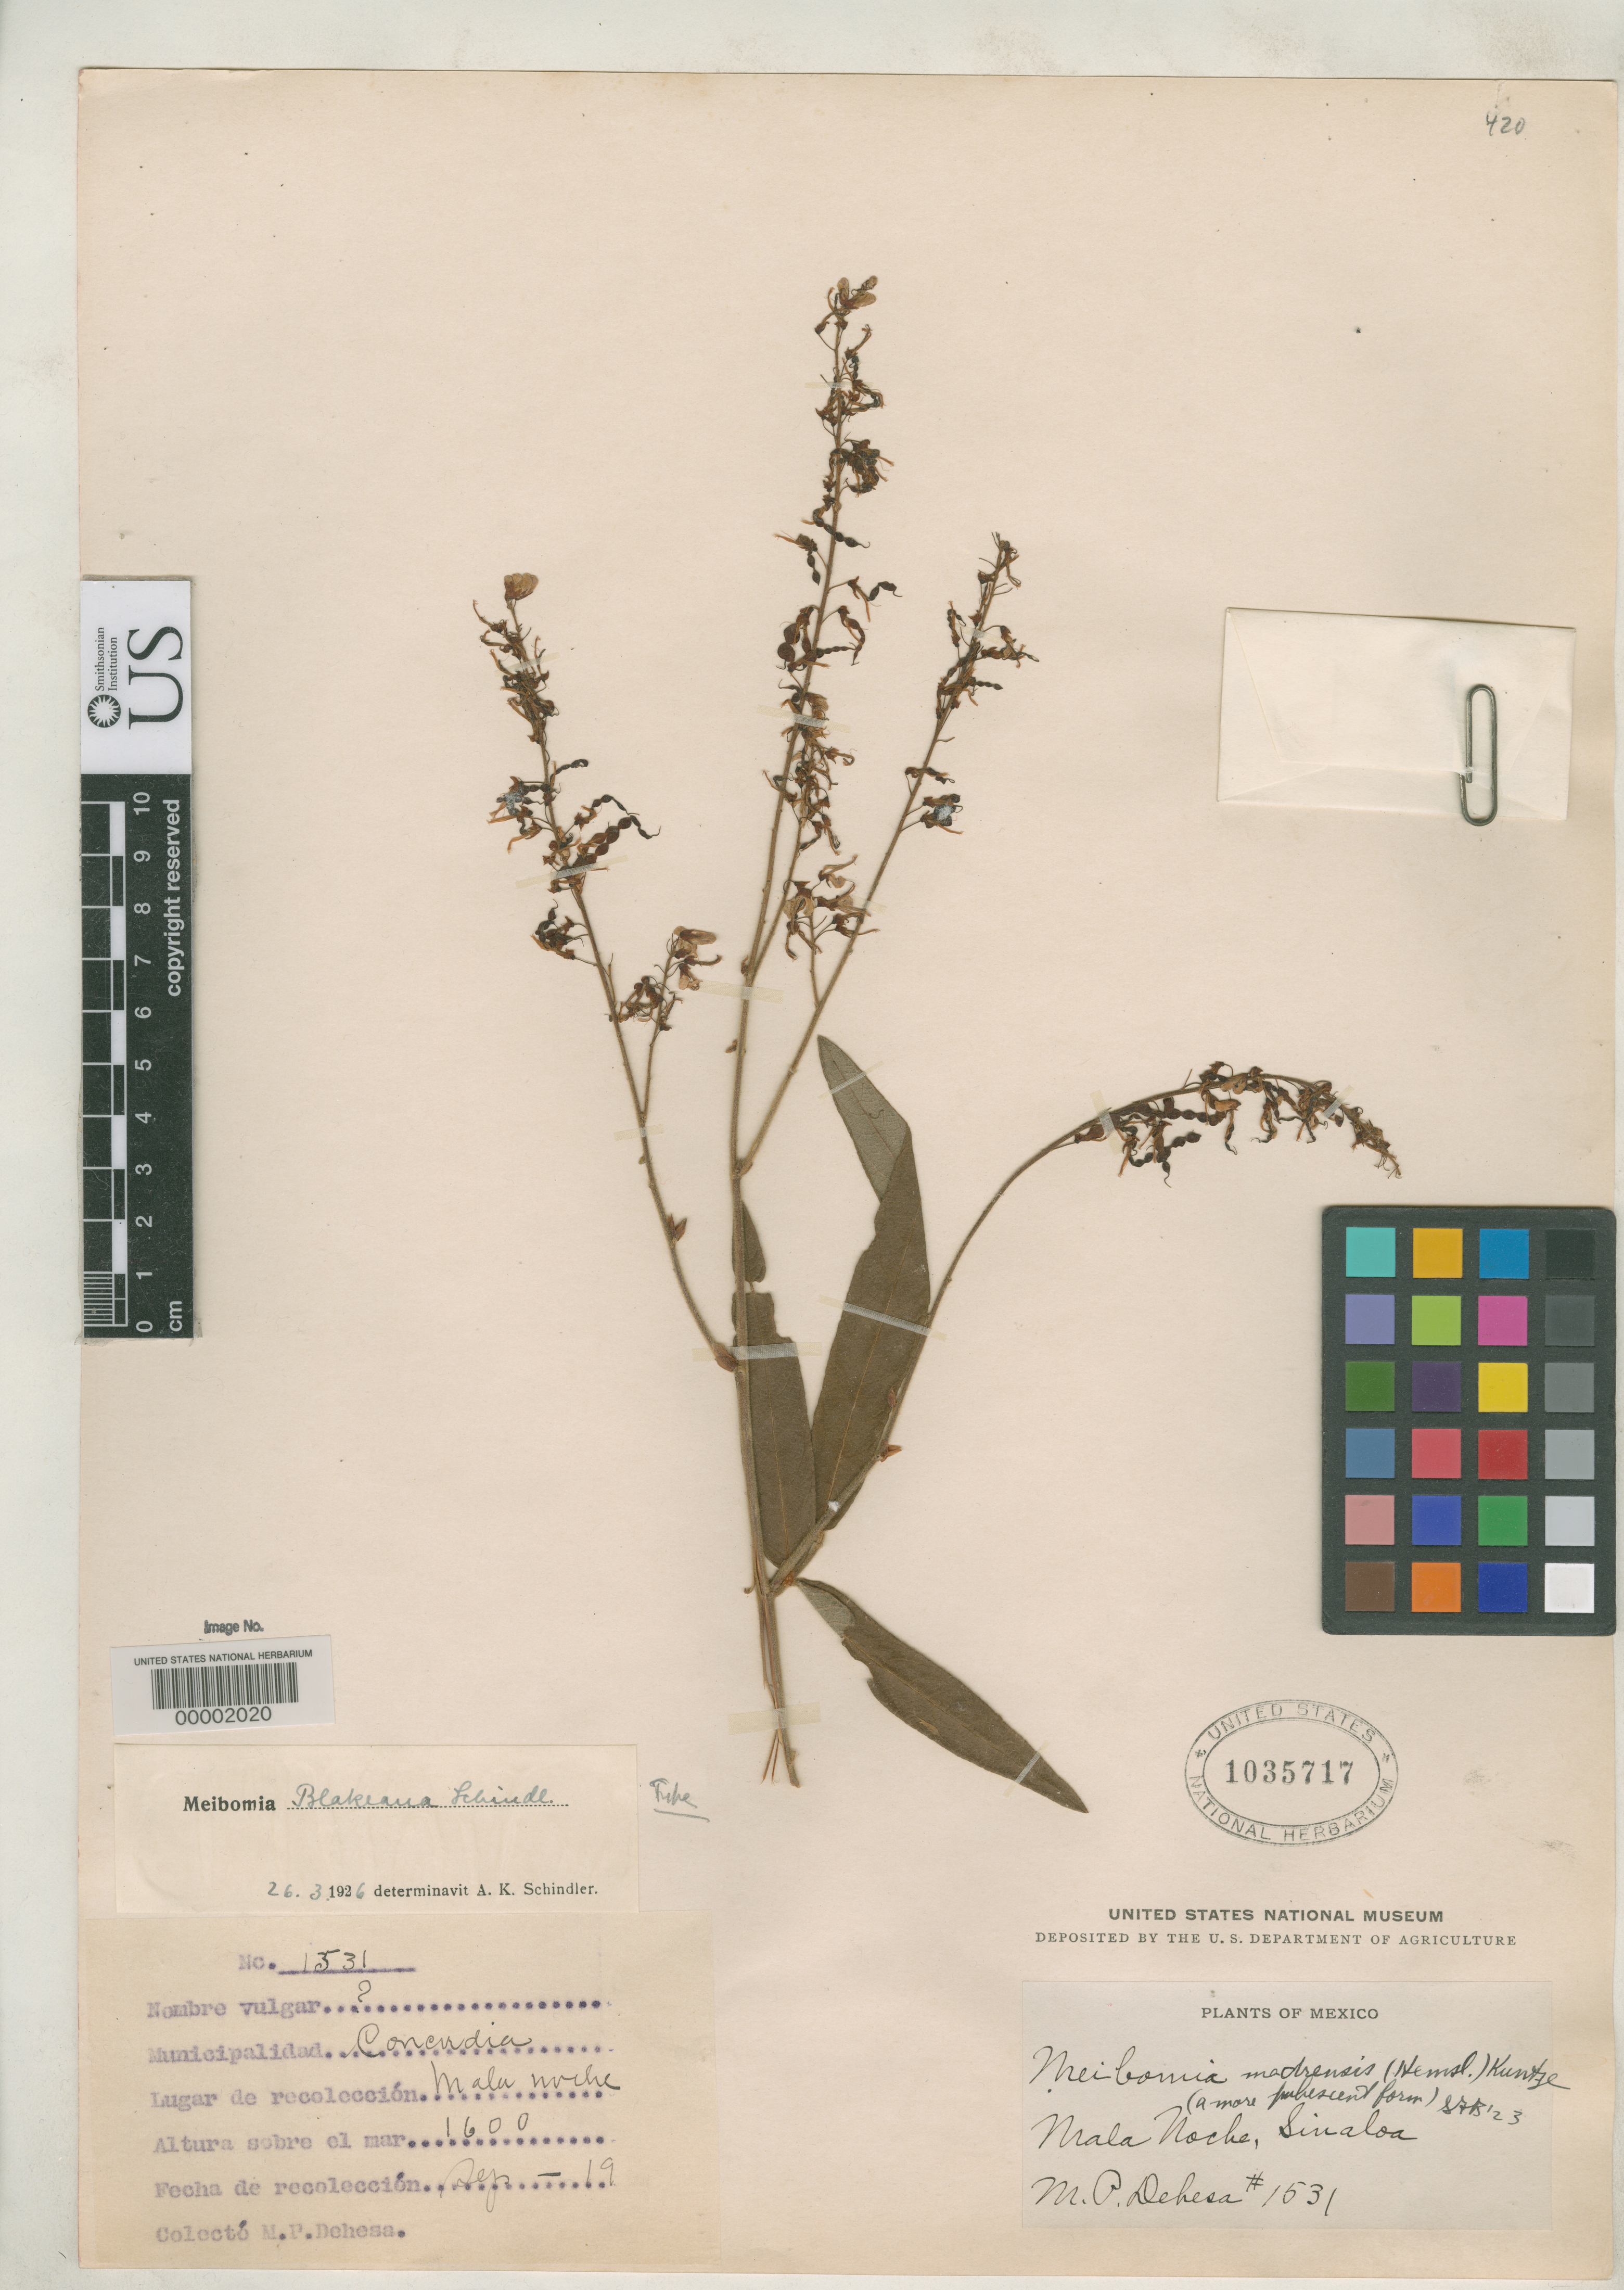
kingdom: Plantae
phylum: Tracheophyta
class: Magnoliopsida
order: Fabales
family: Fabaceae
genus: Meibomia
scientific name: Meibomia blakeana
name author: Schindl.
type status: Isotype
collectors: M. Dehesa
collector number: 1531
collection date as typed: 19 Sep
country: Mexico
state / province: Sinaloa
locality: Mala Noche.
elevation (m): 1600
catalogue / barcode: US 1035717